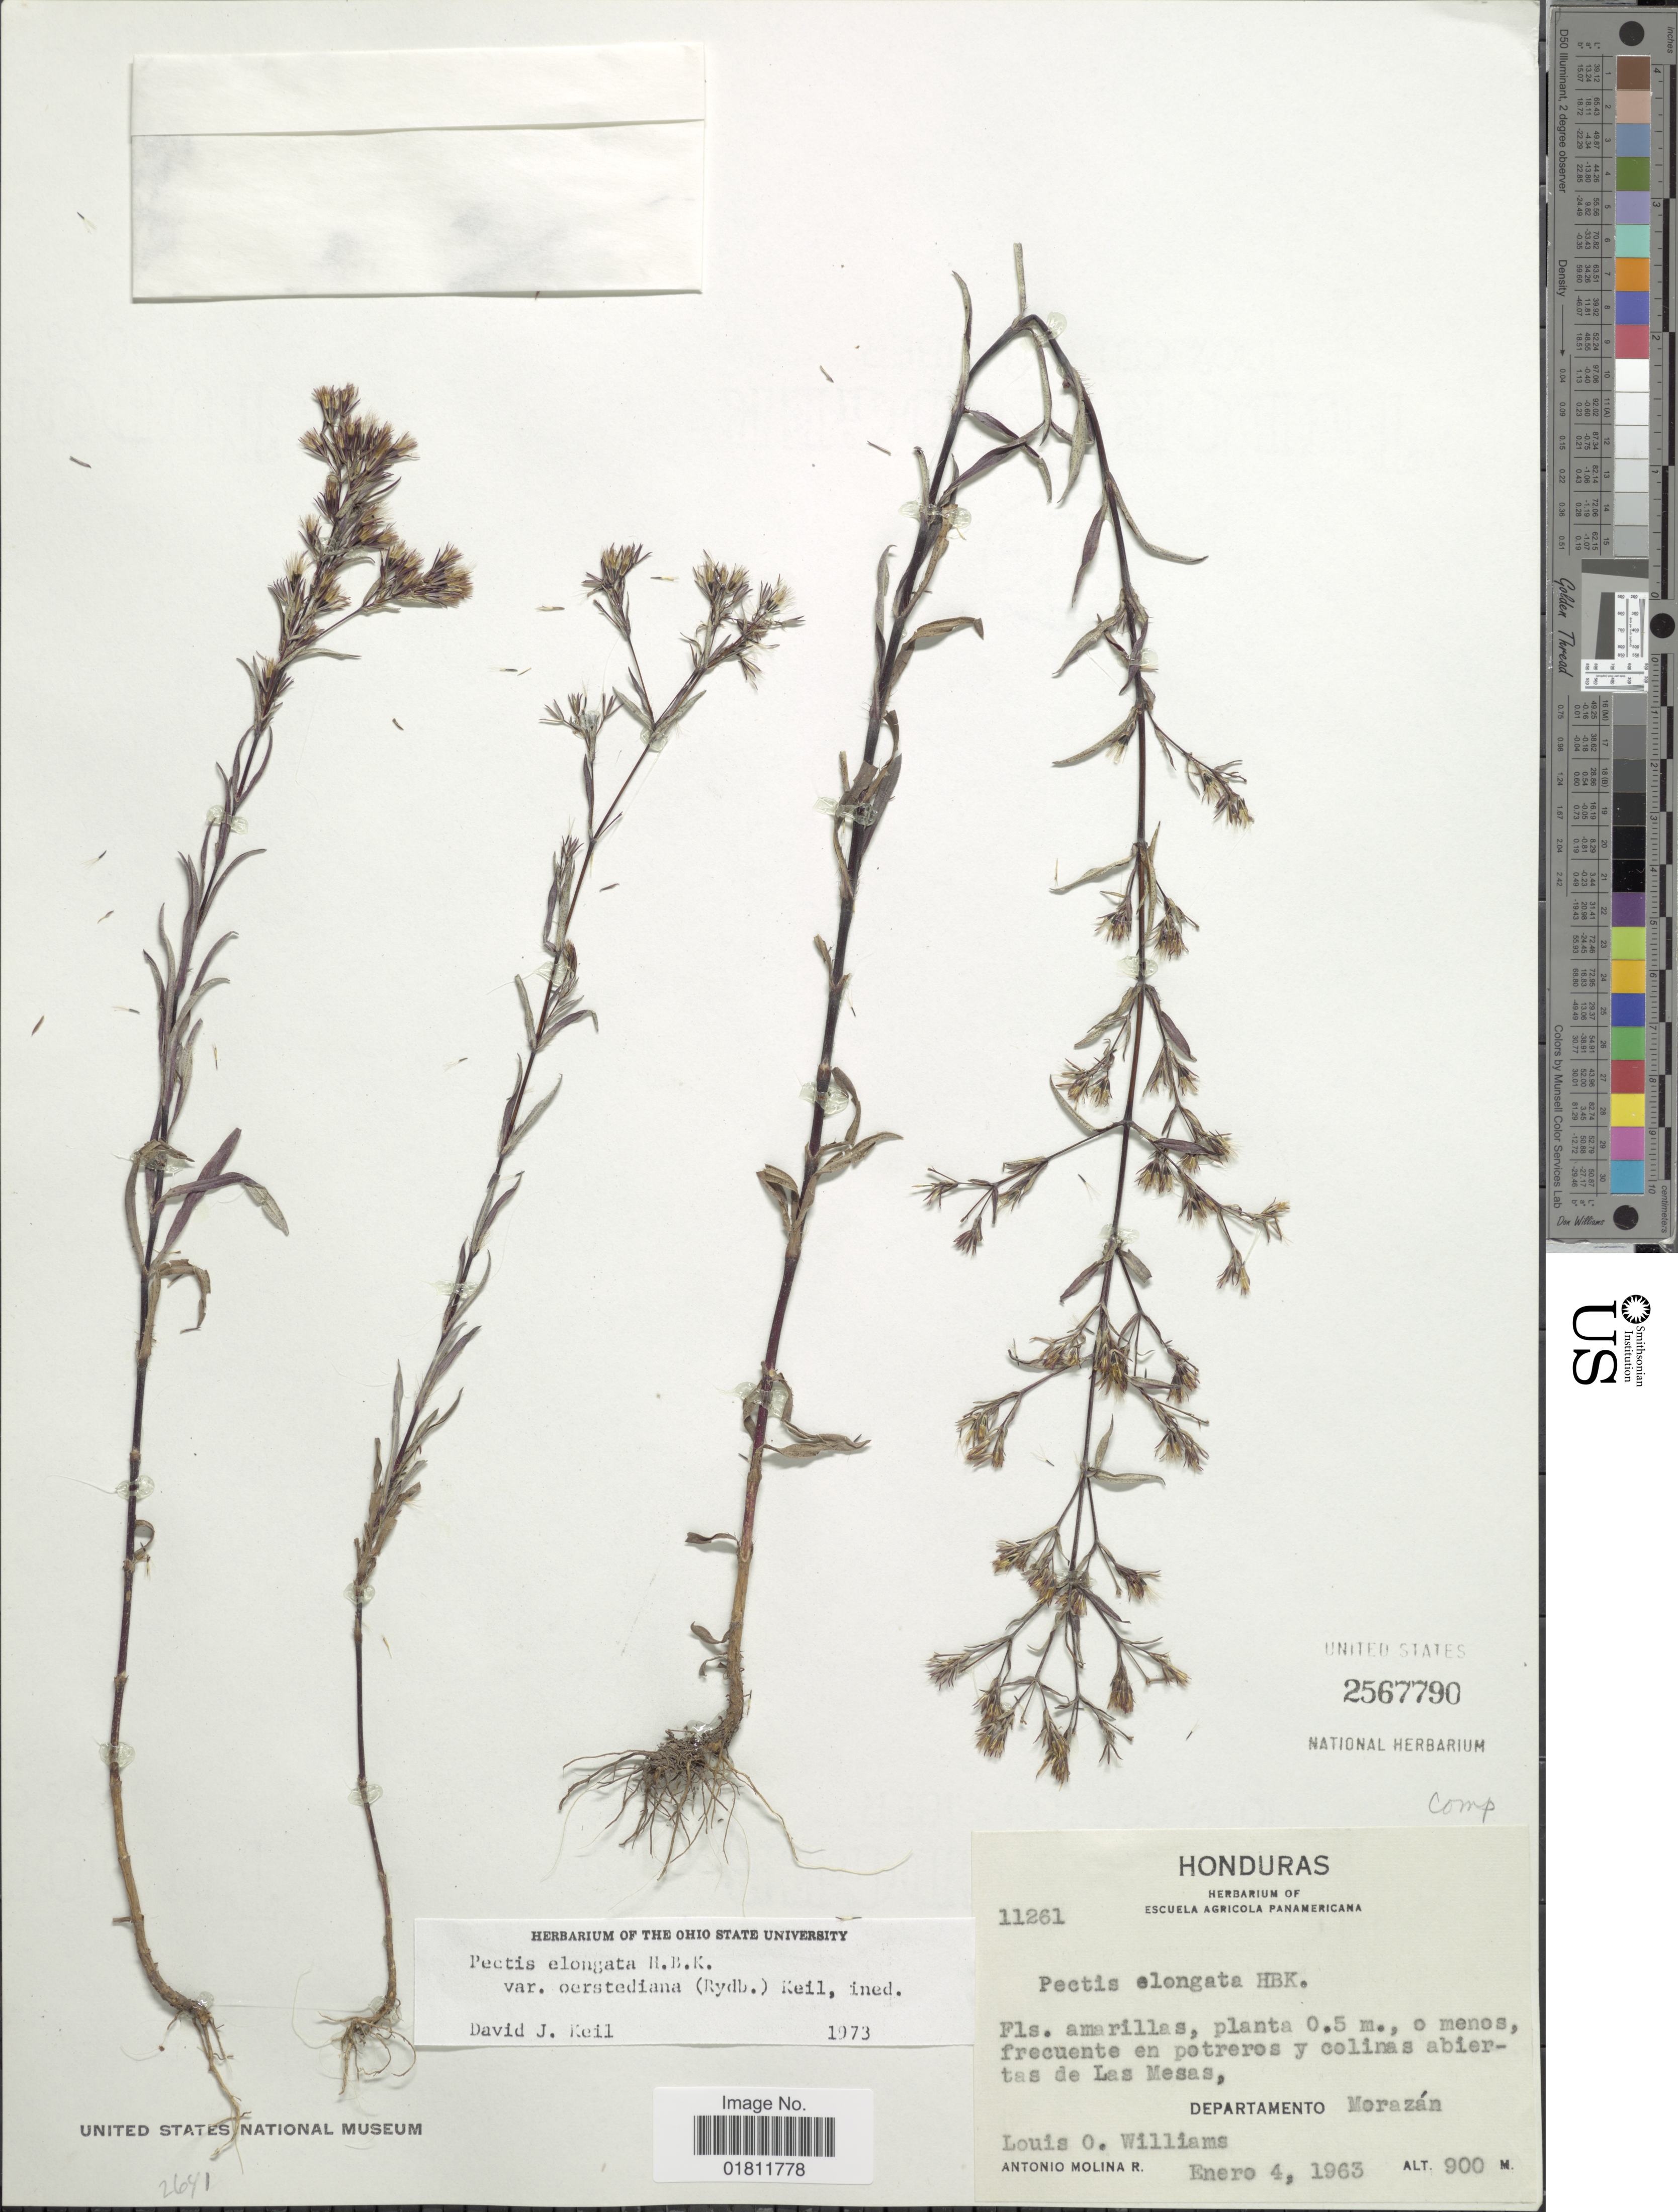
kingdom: Plantae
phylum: Tracheophyta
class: Magnoliopsida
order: Asterales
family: Asteraceae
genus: Pectis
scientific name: Pectis elongata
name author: Kunth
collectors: L. O. Williams & A. Molina R.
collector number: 11261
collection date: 1963-01-04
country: Honduras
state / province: Fco. Morazán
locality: O menos frequente en potreros y colinas abiertas de Las Mesas. Departamento Morazan.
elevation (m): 900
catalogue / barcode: US 2567790